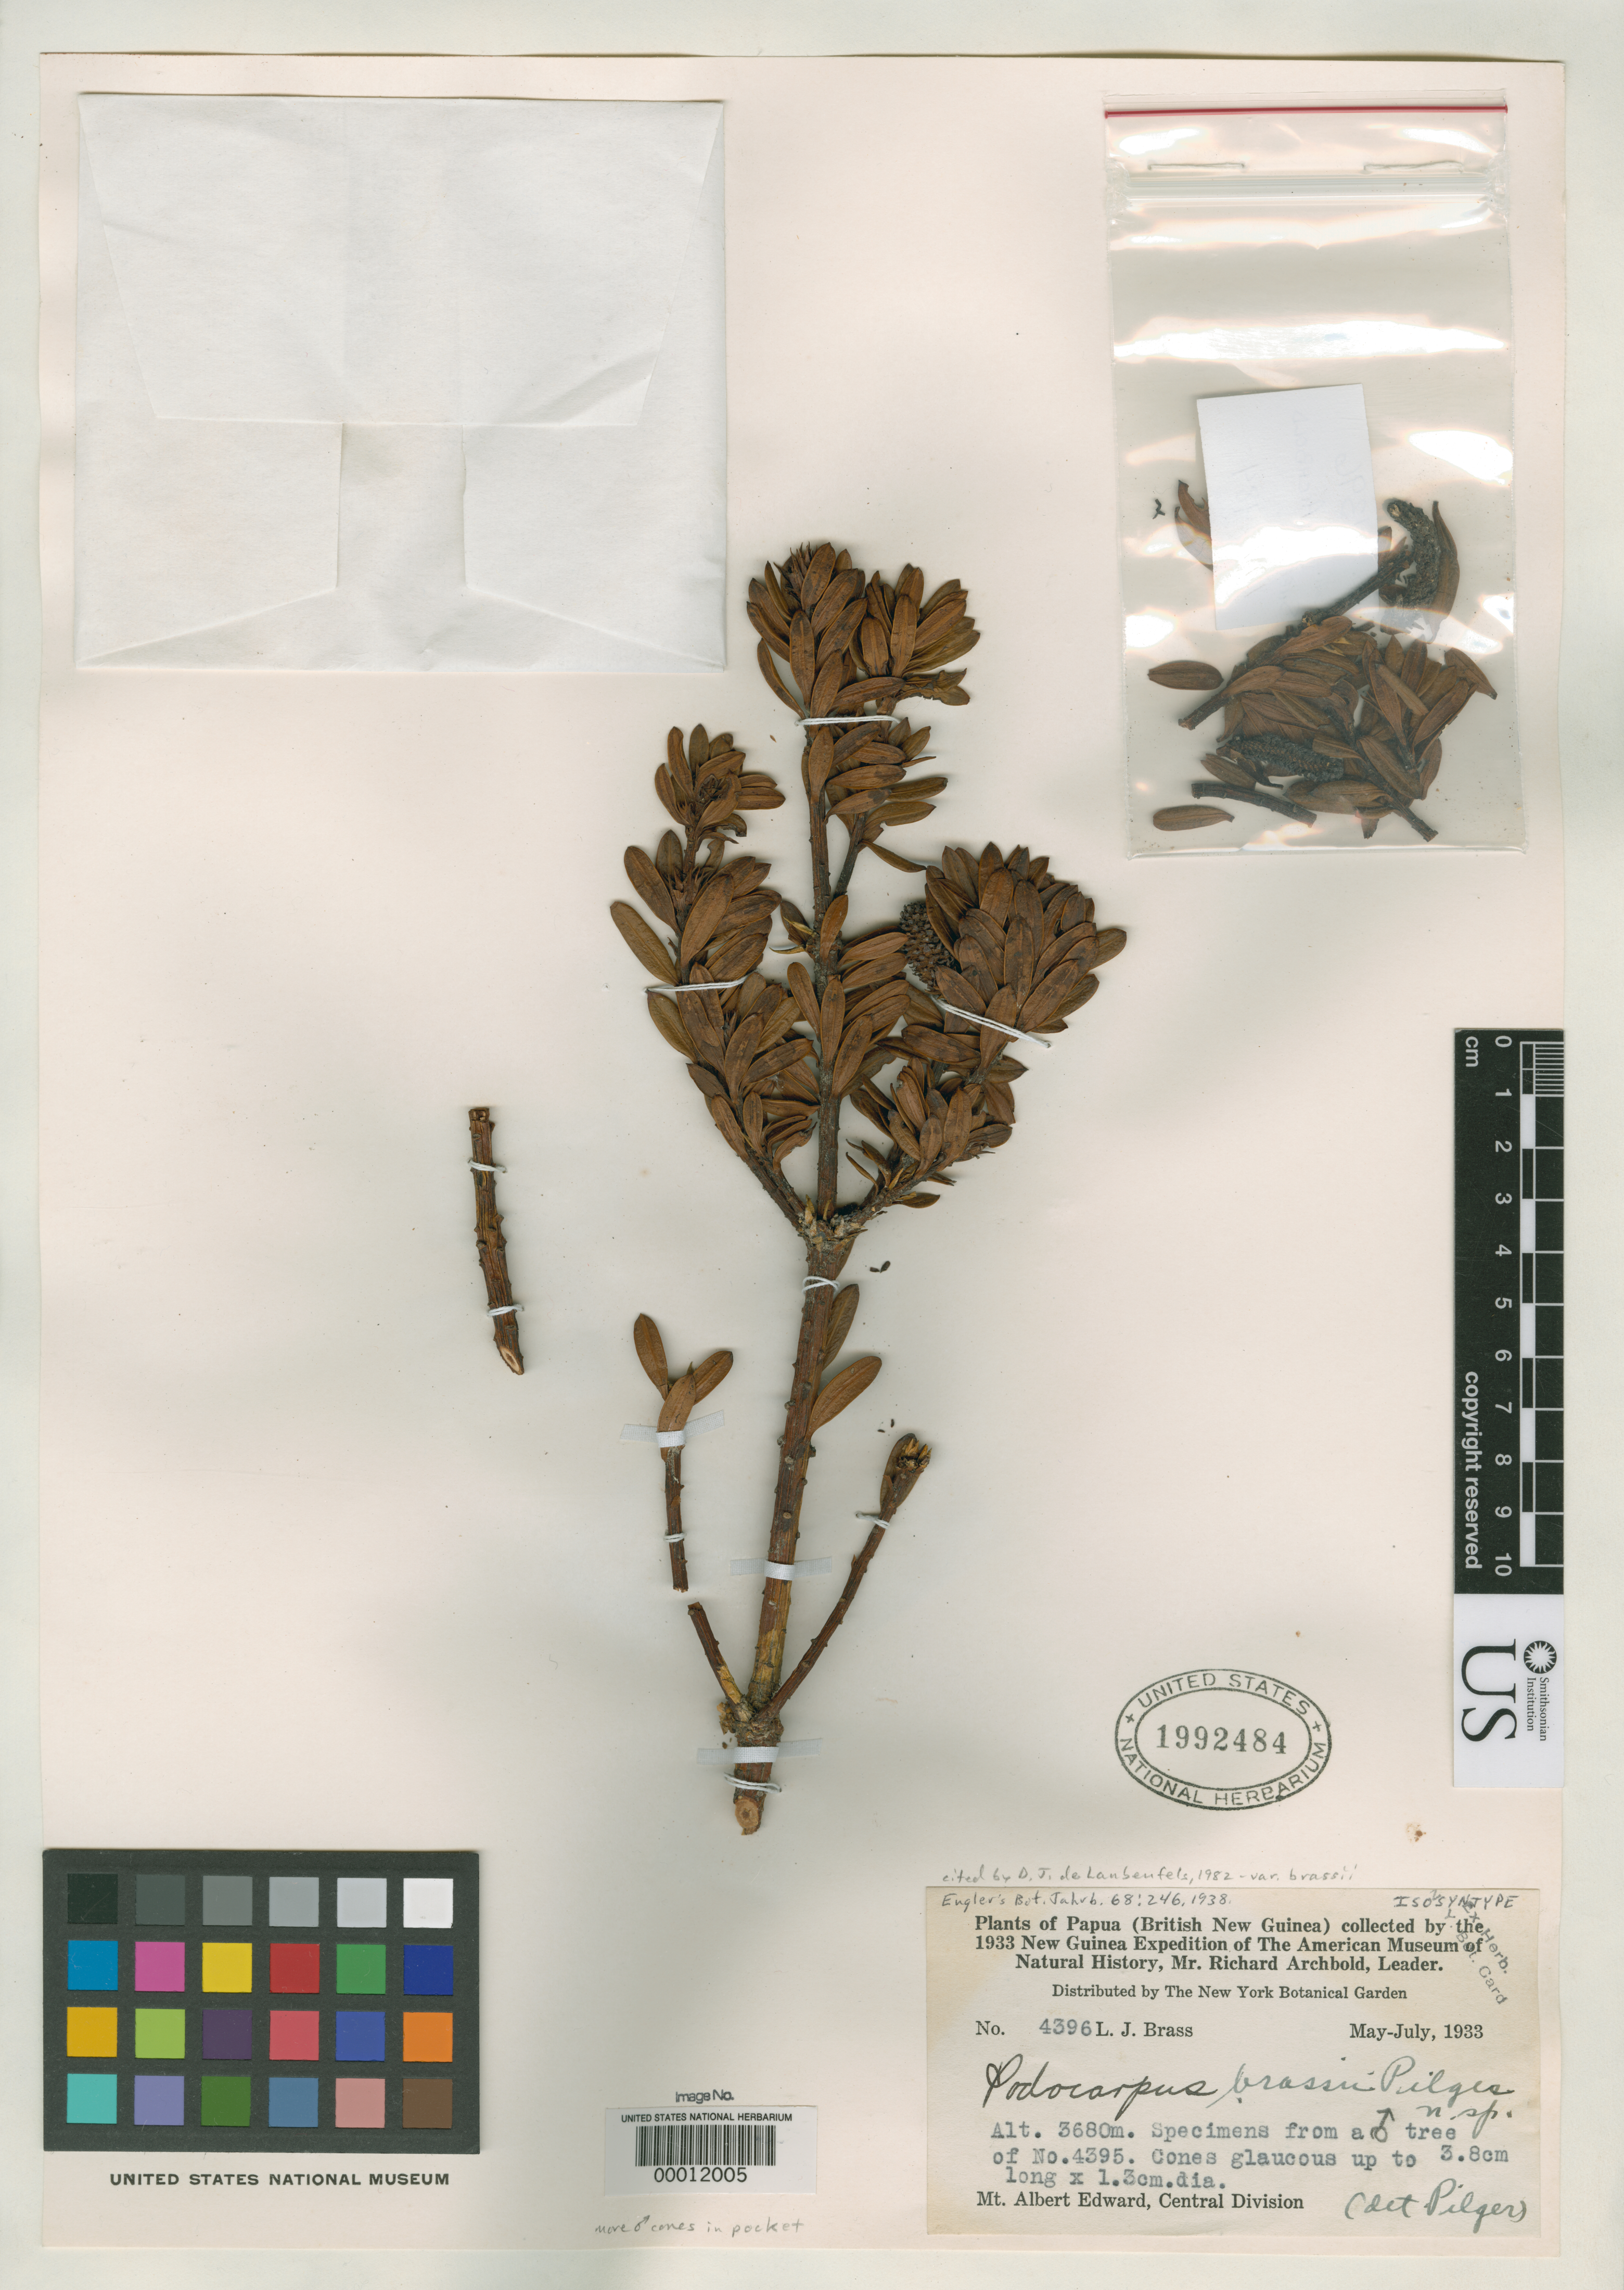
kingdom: Plantae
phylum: Tracheophyta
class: Pinopsida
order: Pinales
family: Podocarpaceae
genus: Podocarpus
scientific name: Podocarpus brassii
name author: Pilg.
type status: Isosyntype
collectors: L. J. Brass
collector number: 4396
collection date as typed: May 1933 to -- Jul 1933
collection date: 1933-05/1933-07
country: Papua New Guinea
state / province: Central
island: New Guinea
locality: Mt. Albert Edward.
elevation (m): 3680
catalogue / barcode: US 1992484